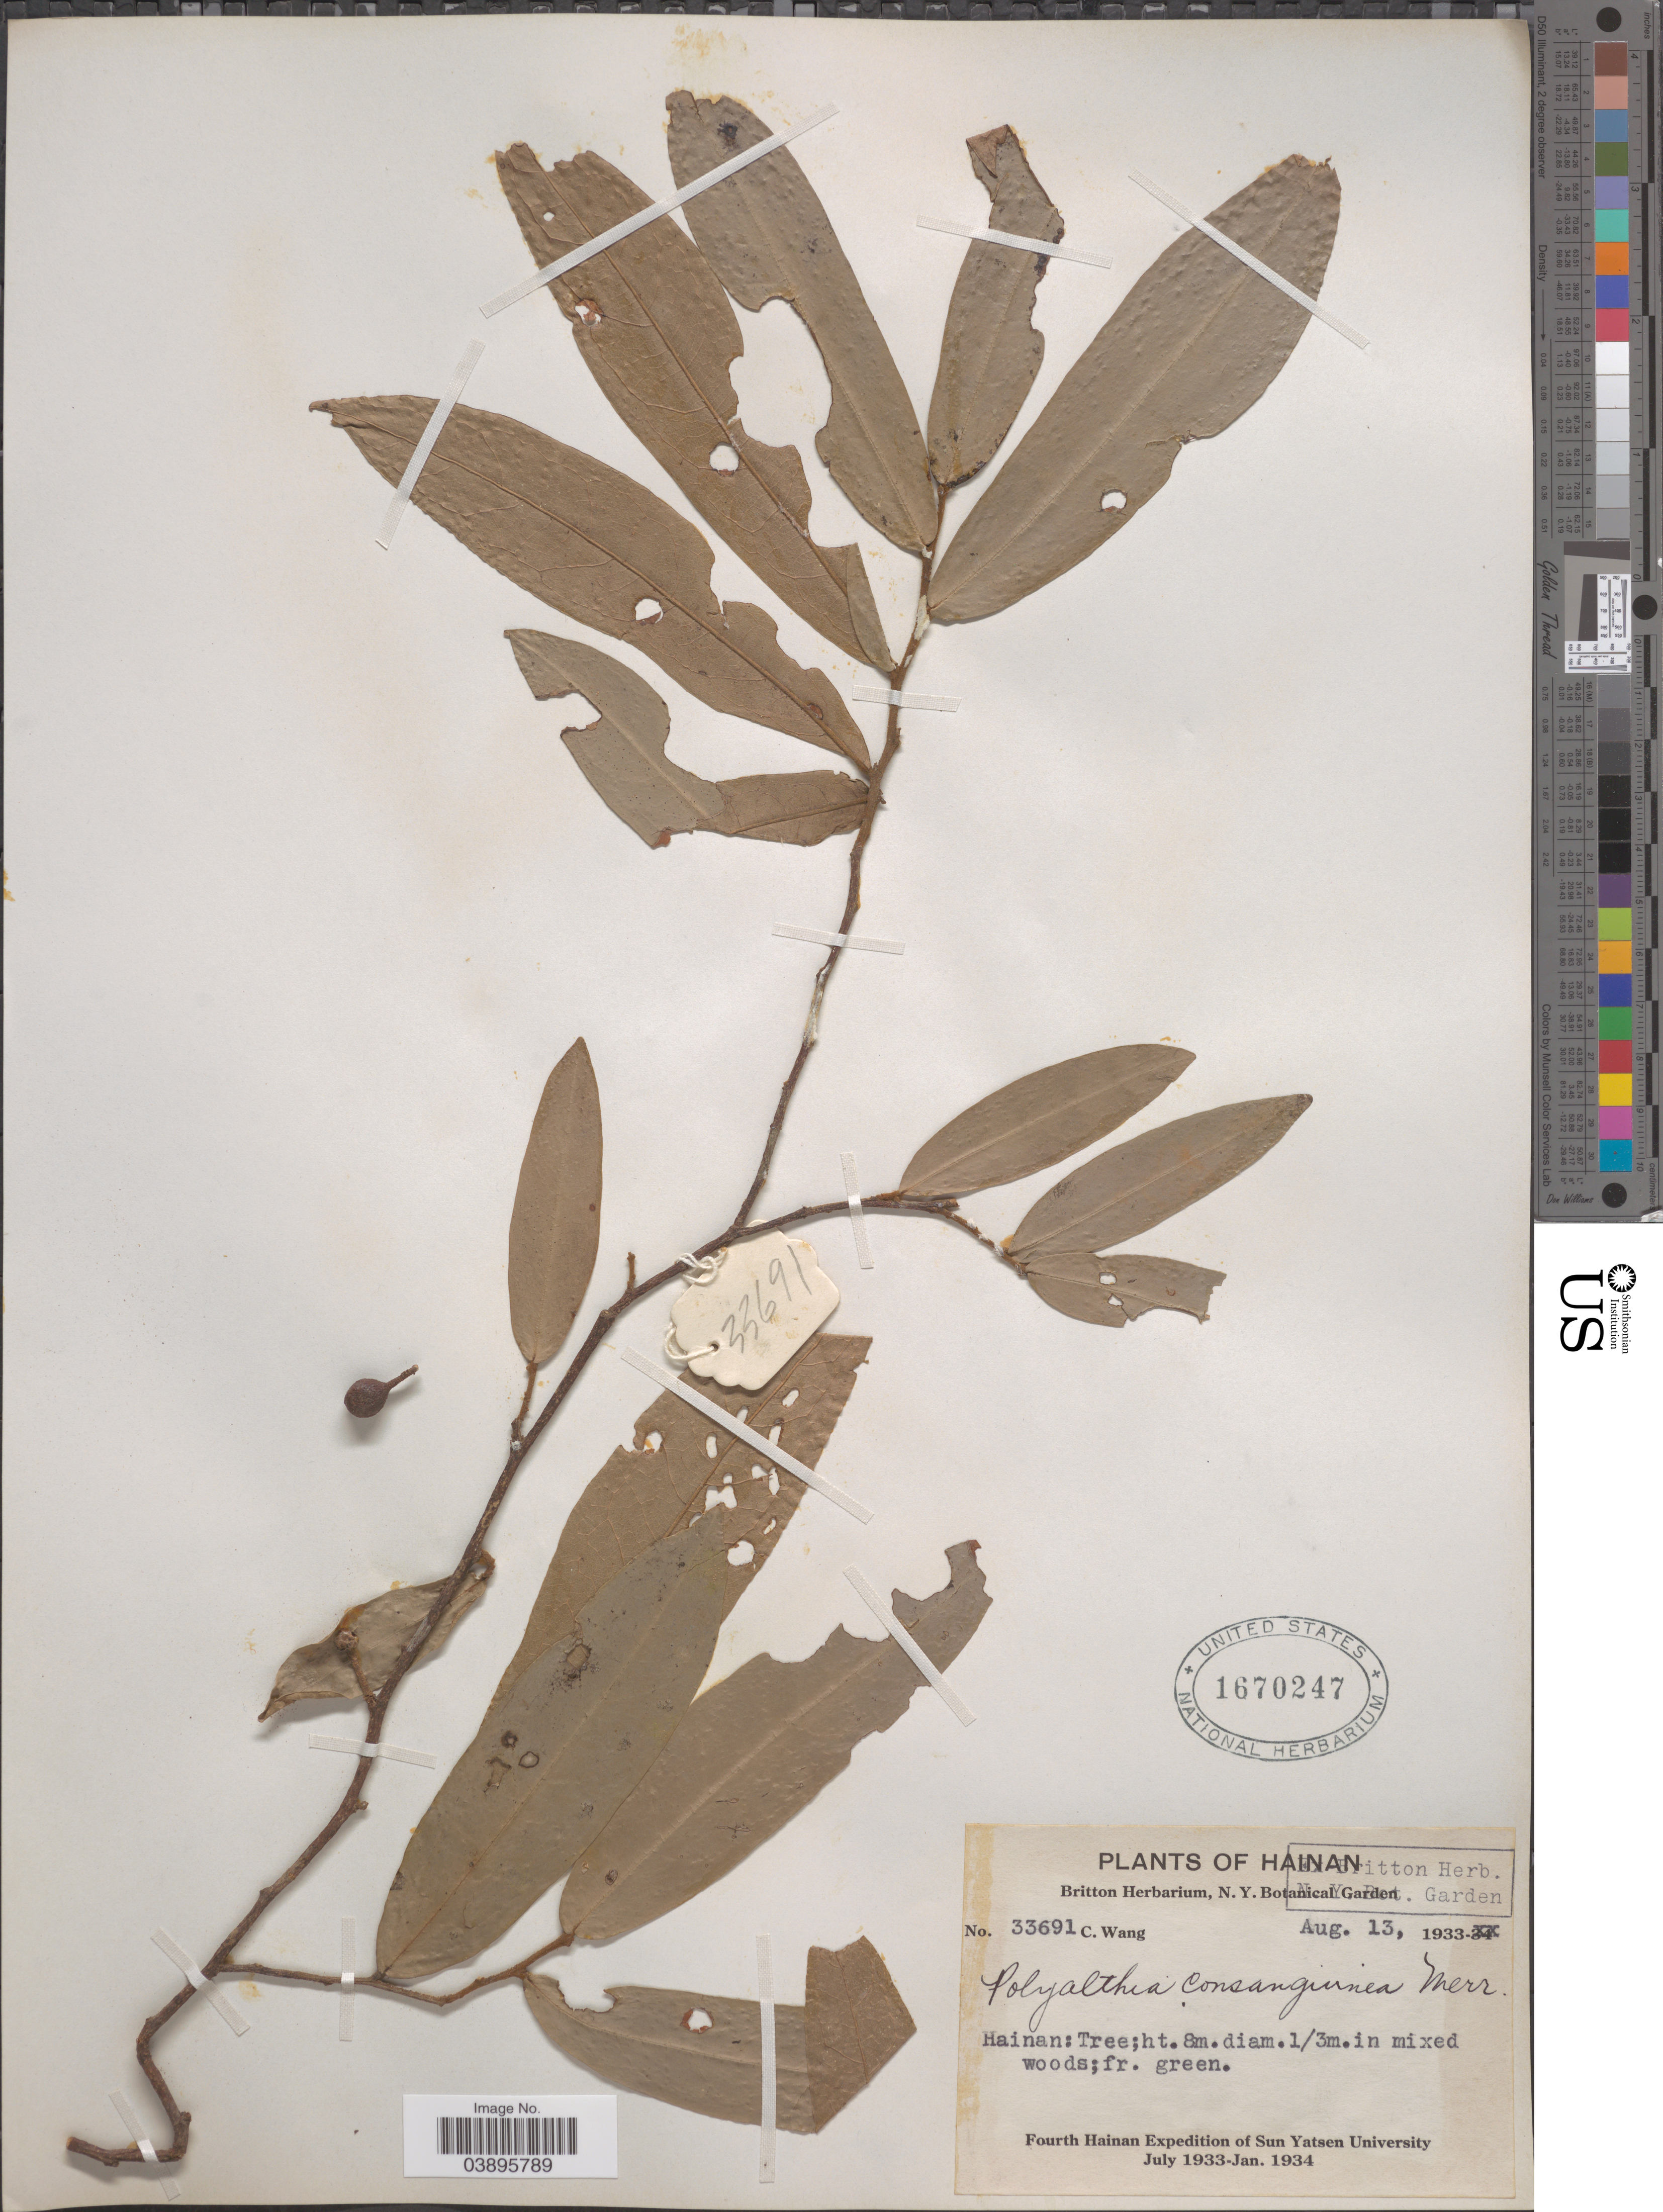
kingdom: Plantae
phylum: Tracheophyta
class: Magnoliopsida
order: Magnoliales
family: Annonaceae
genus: Polyalthia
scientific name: Polyalthia consanguinea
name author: Merr.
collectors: C. Wang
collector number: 33691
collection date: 1933-08-13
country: China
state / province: Hainan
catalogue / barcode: US 1670247